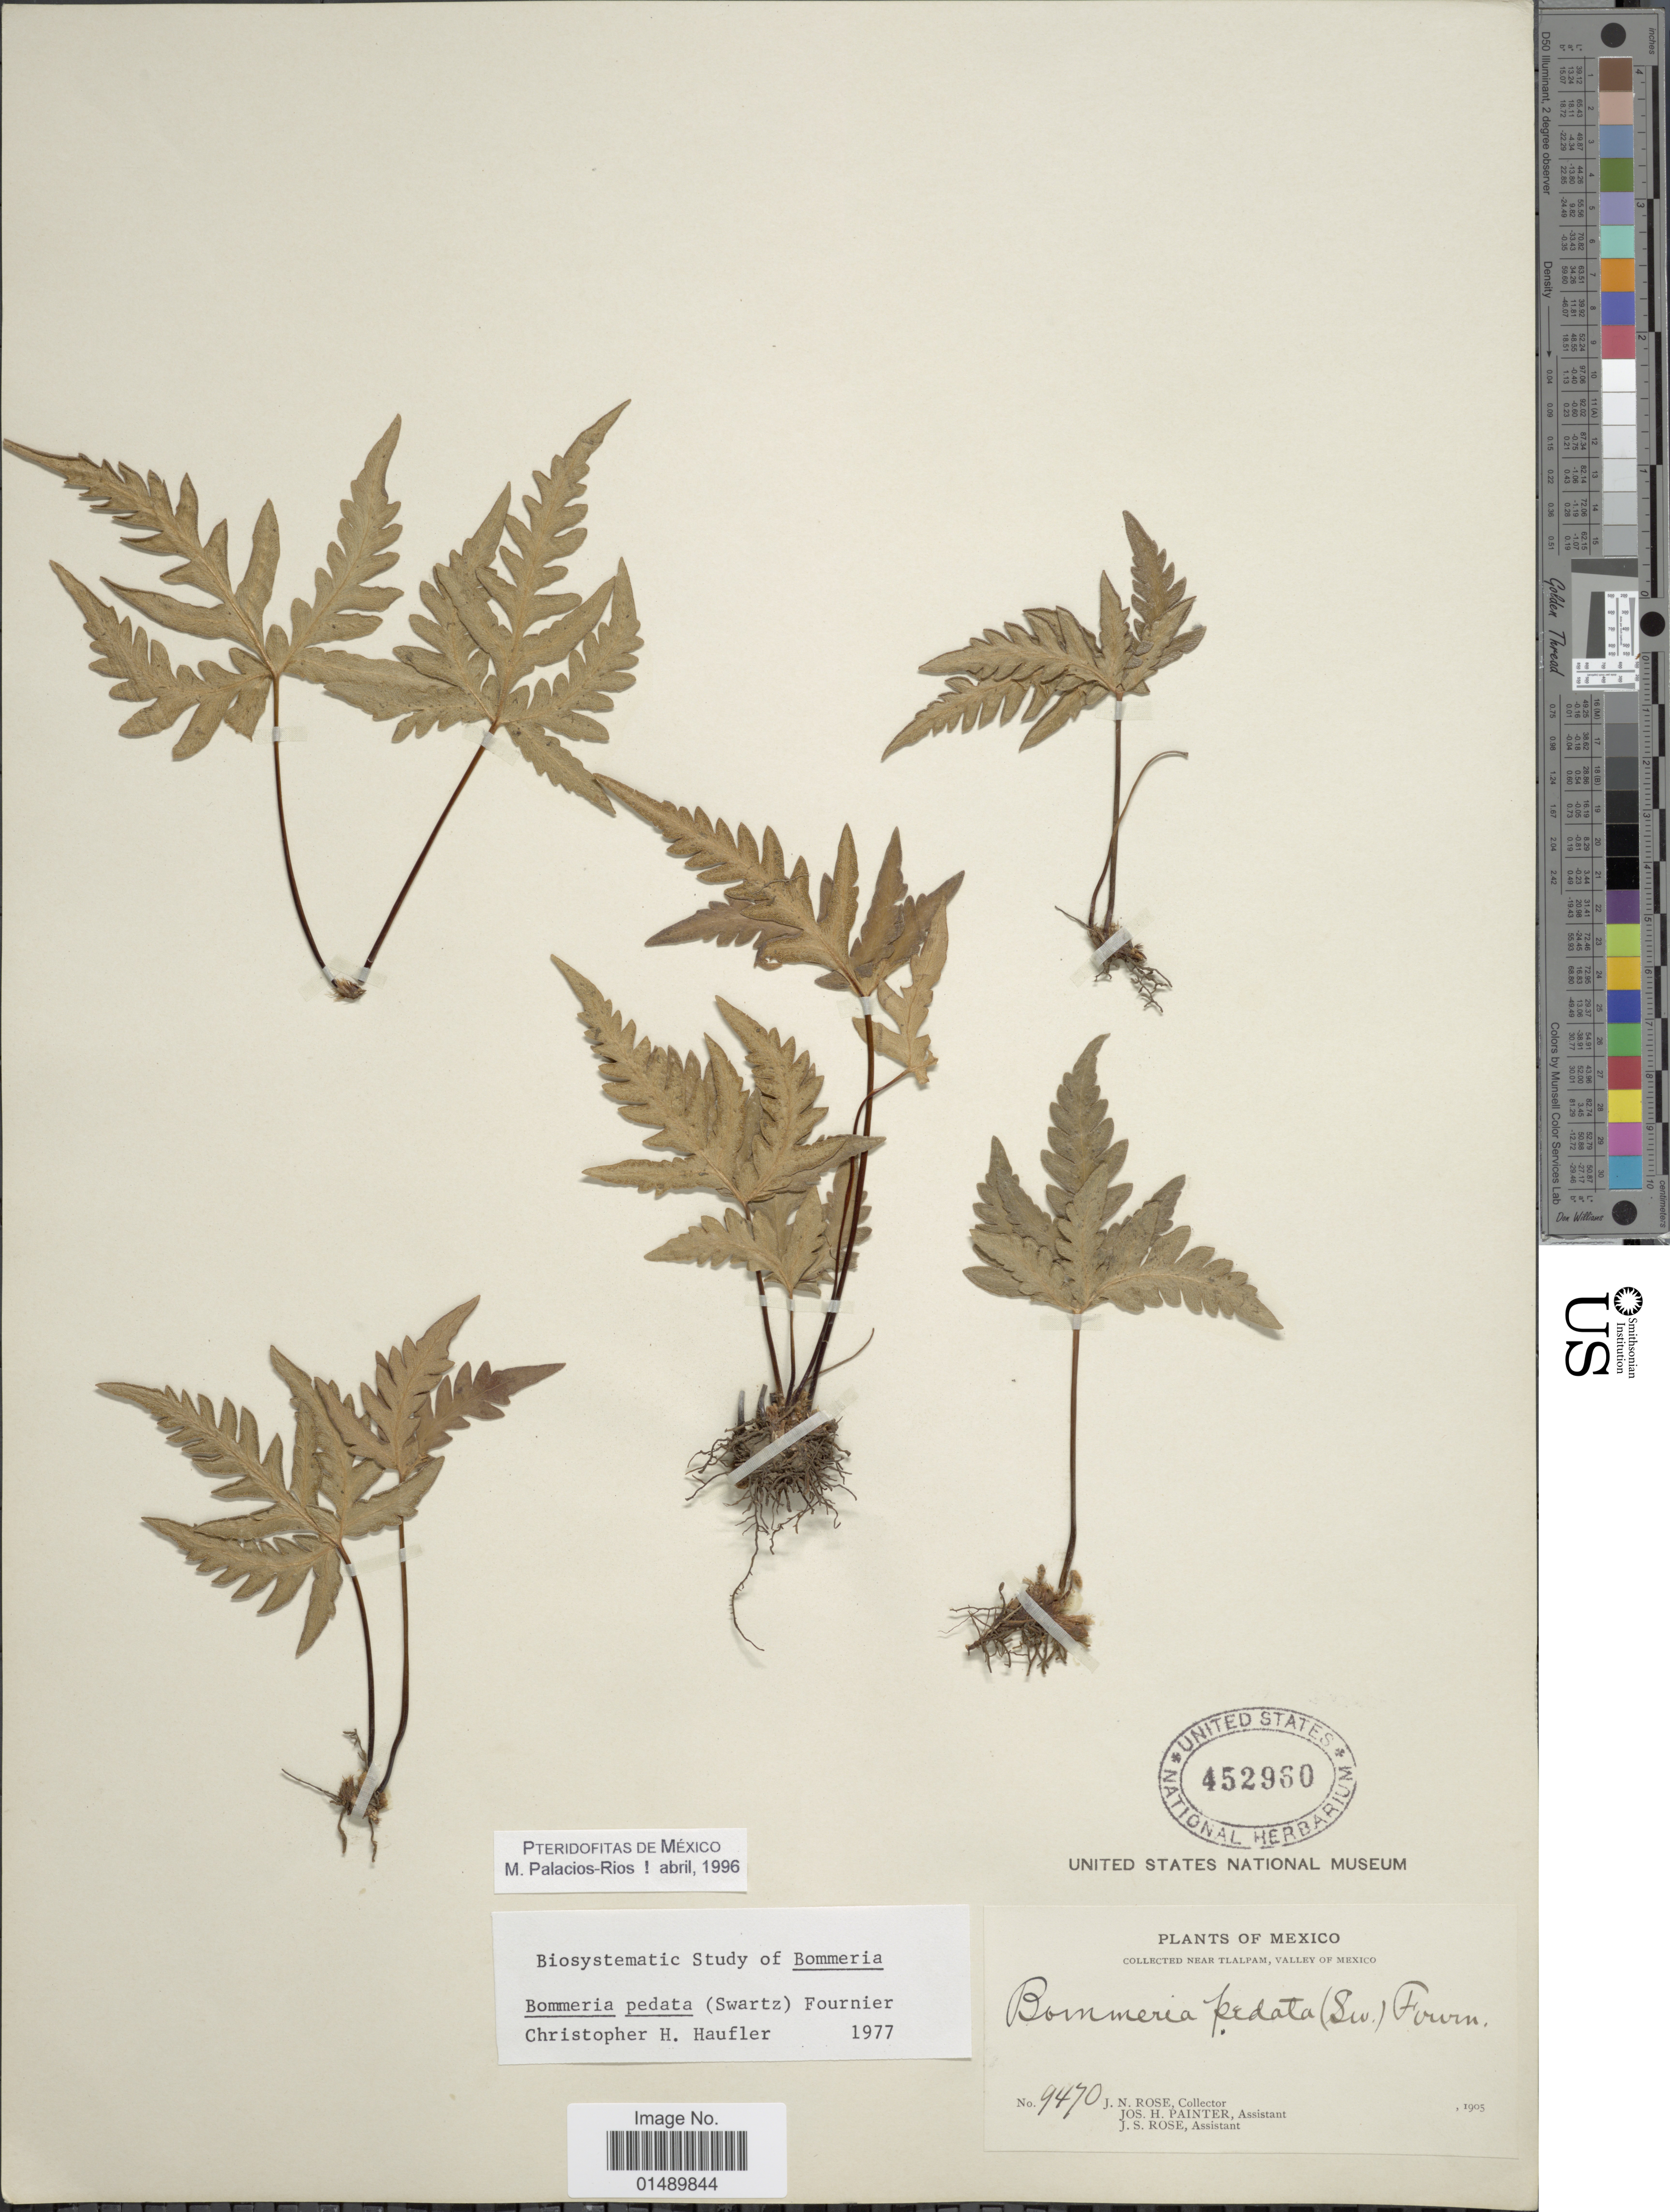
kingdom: Plantae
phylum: Tracheophyta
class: Polypodiopsida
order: Polypodiales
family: Pteridaceae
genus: Bommeria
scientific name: Bommeria pedata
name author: (Sw.) E. Fourn.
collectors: J. N. Rose, J. H. Painter & J. S. Rose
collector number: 9470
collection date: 1905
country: Mexico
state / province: México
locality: Mexico, near Tlalpam, valley of Mexico.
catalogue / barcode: US 452960